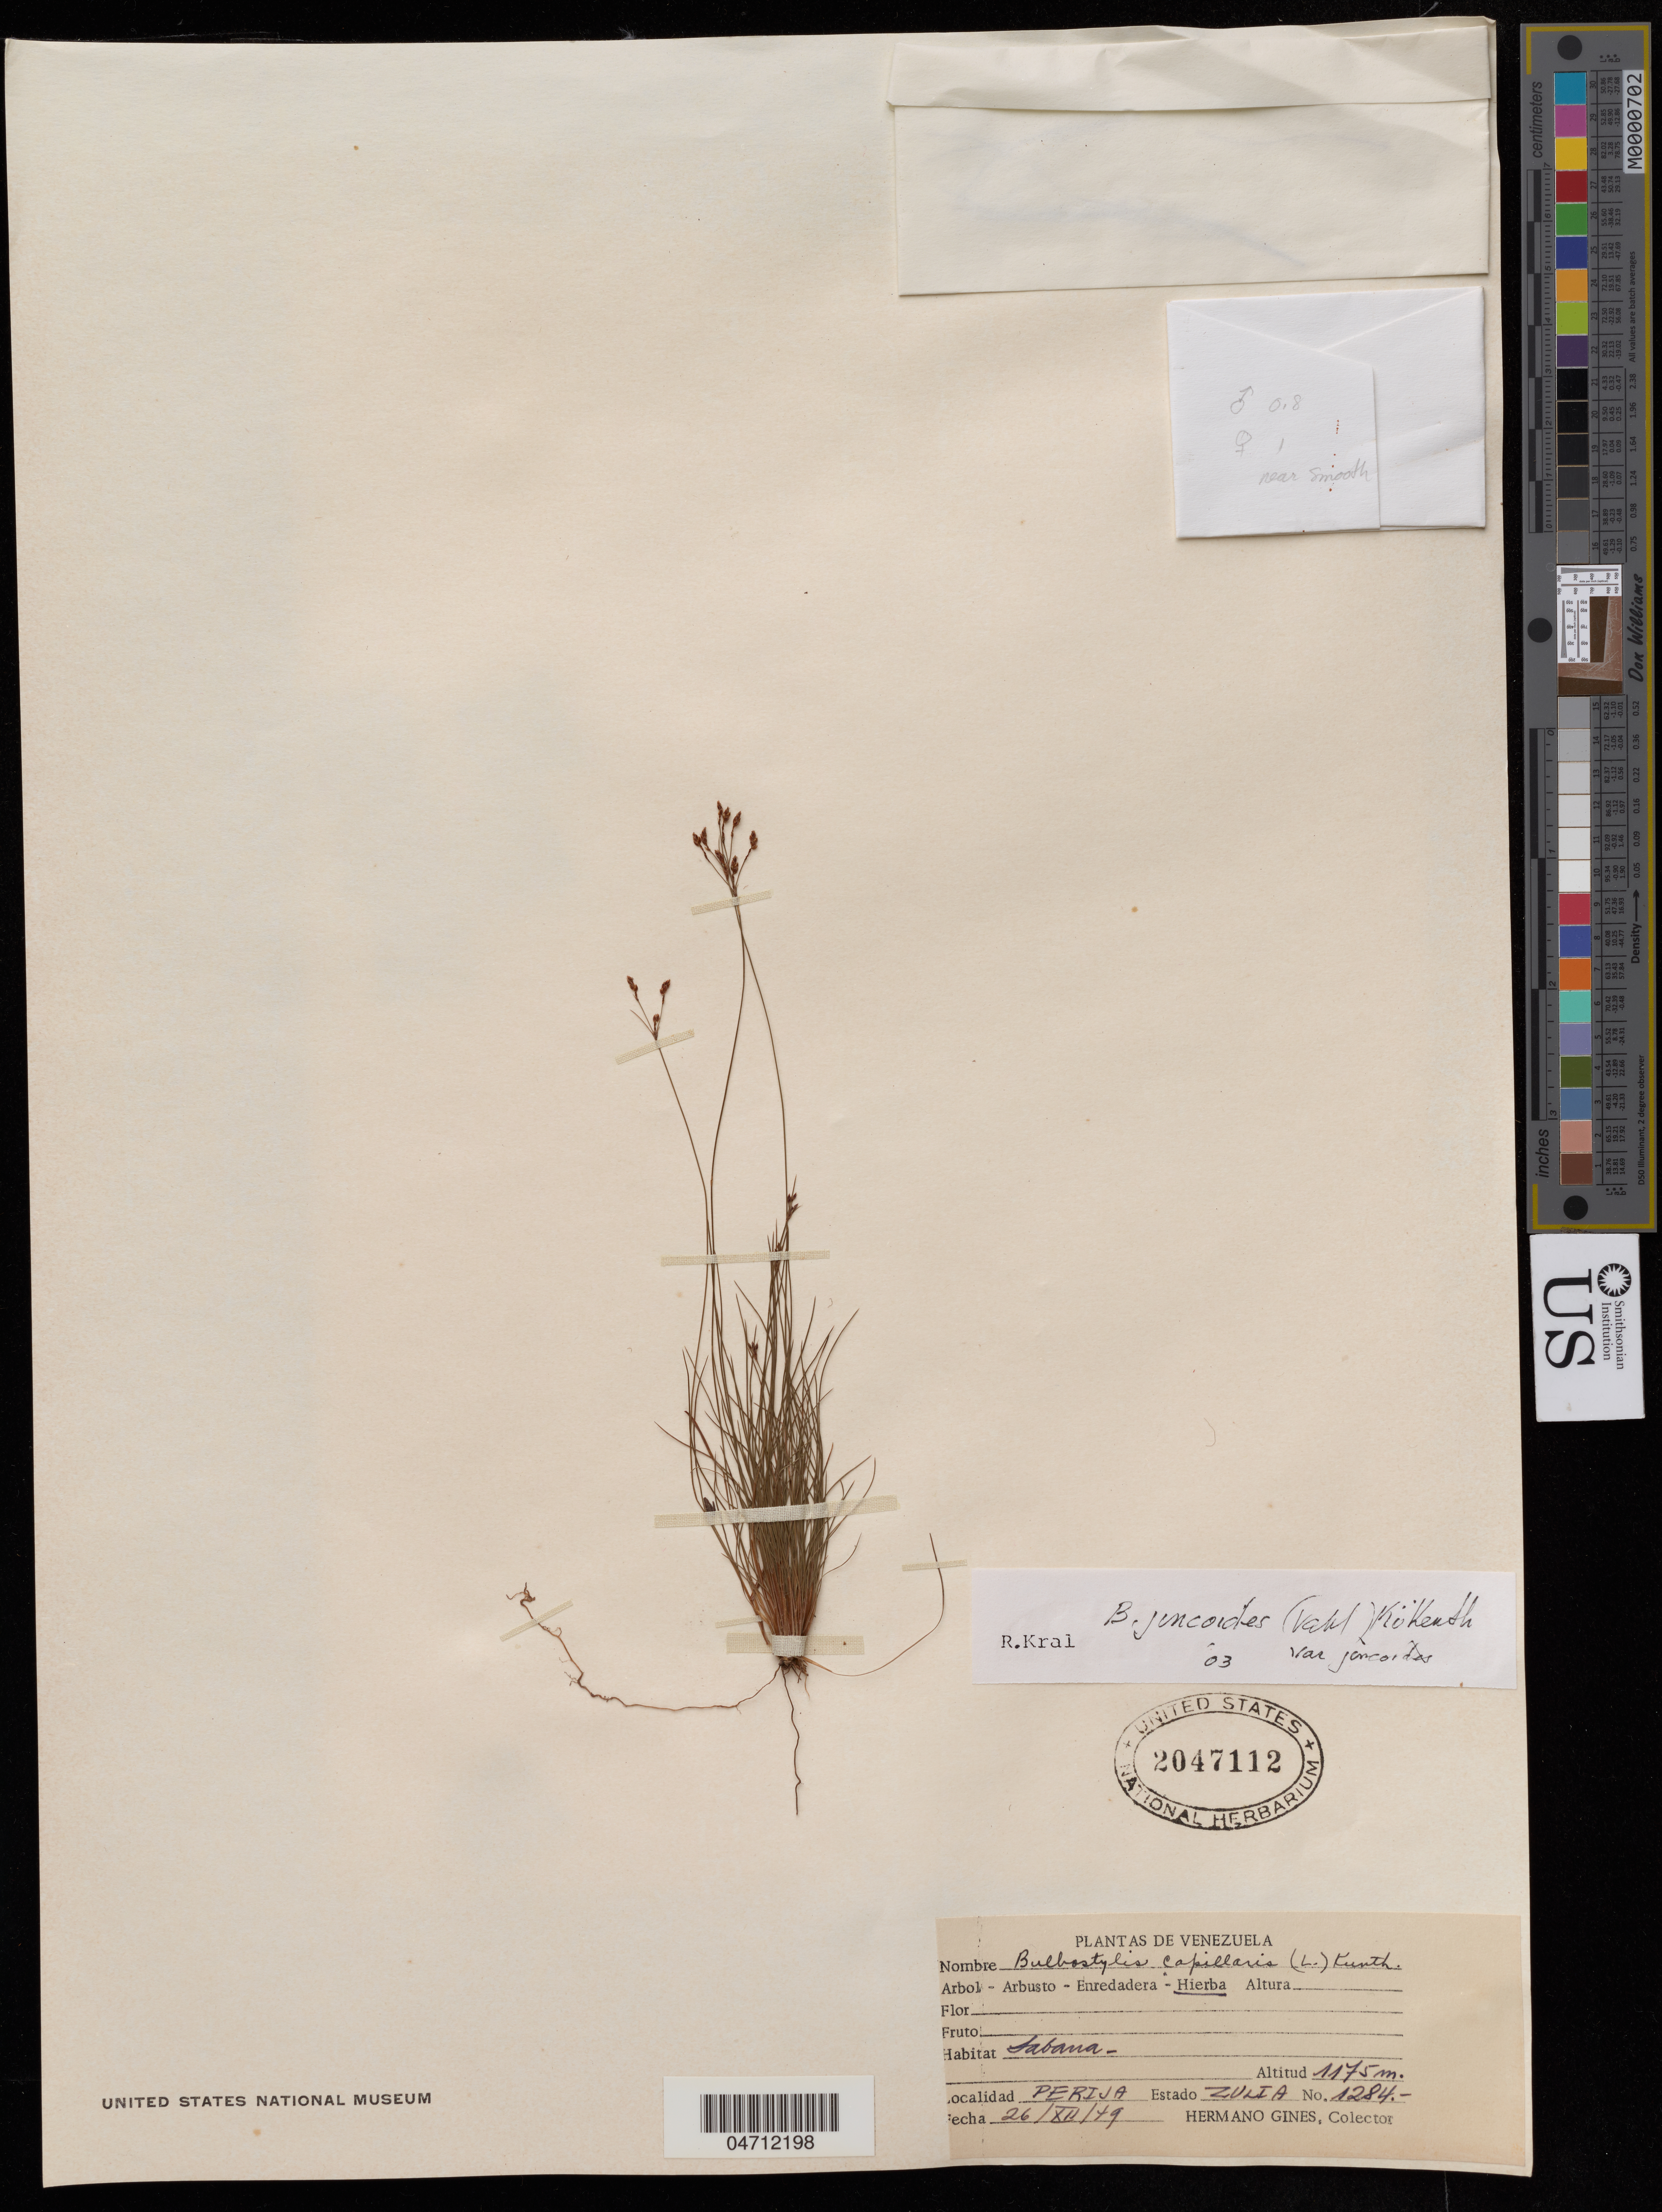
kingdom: Plantae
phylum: Tracheophyta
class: Liliopsida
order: Poales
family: Cyperaceae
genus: Bulbostylis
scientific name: Bulbostylis juncoides var. juncoides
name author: (Vahl) Kük. ex Herter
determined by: Kral, Robert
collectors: H. Gines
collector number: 1284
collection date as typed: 26 Dec 1949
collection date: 1949-12-26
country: Venezuela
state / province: Zulia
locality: Perija.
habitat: Sabana.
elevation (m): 1175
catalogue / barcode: US 2047112